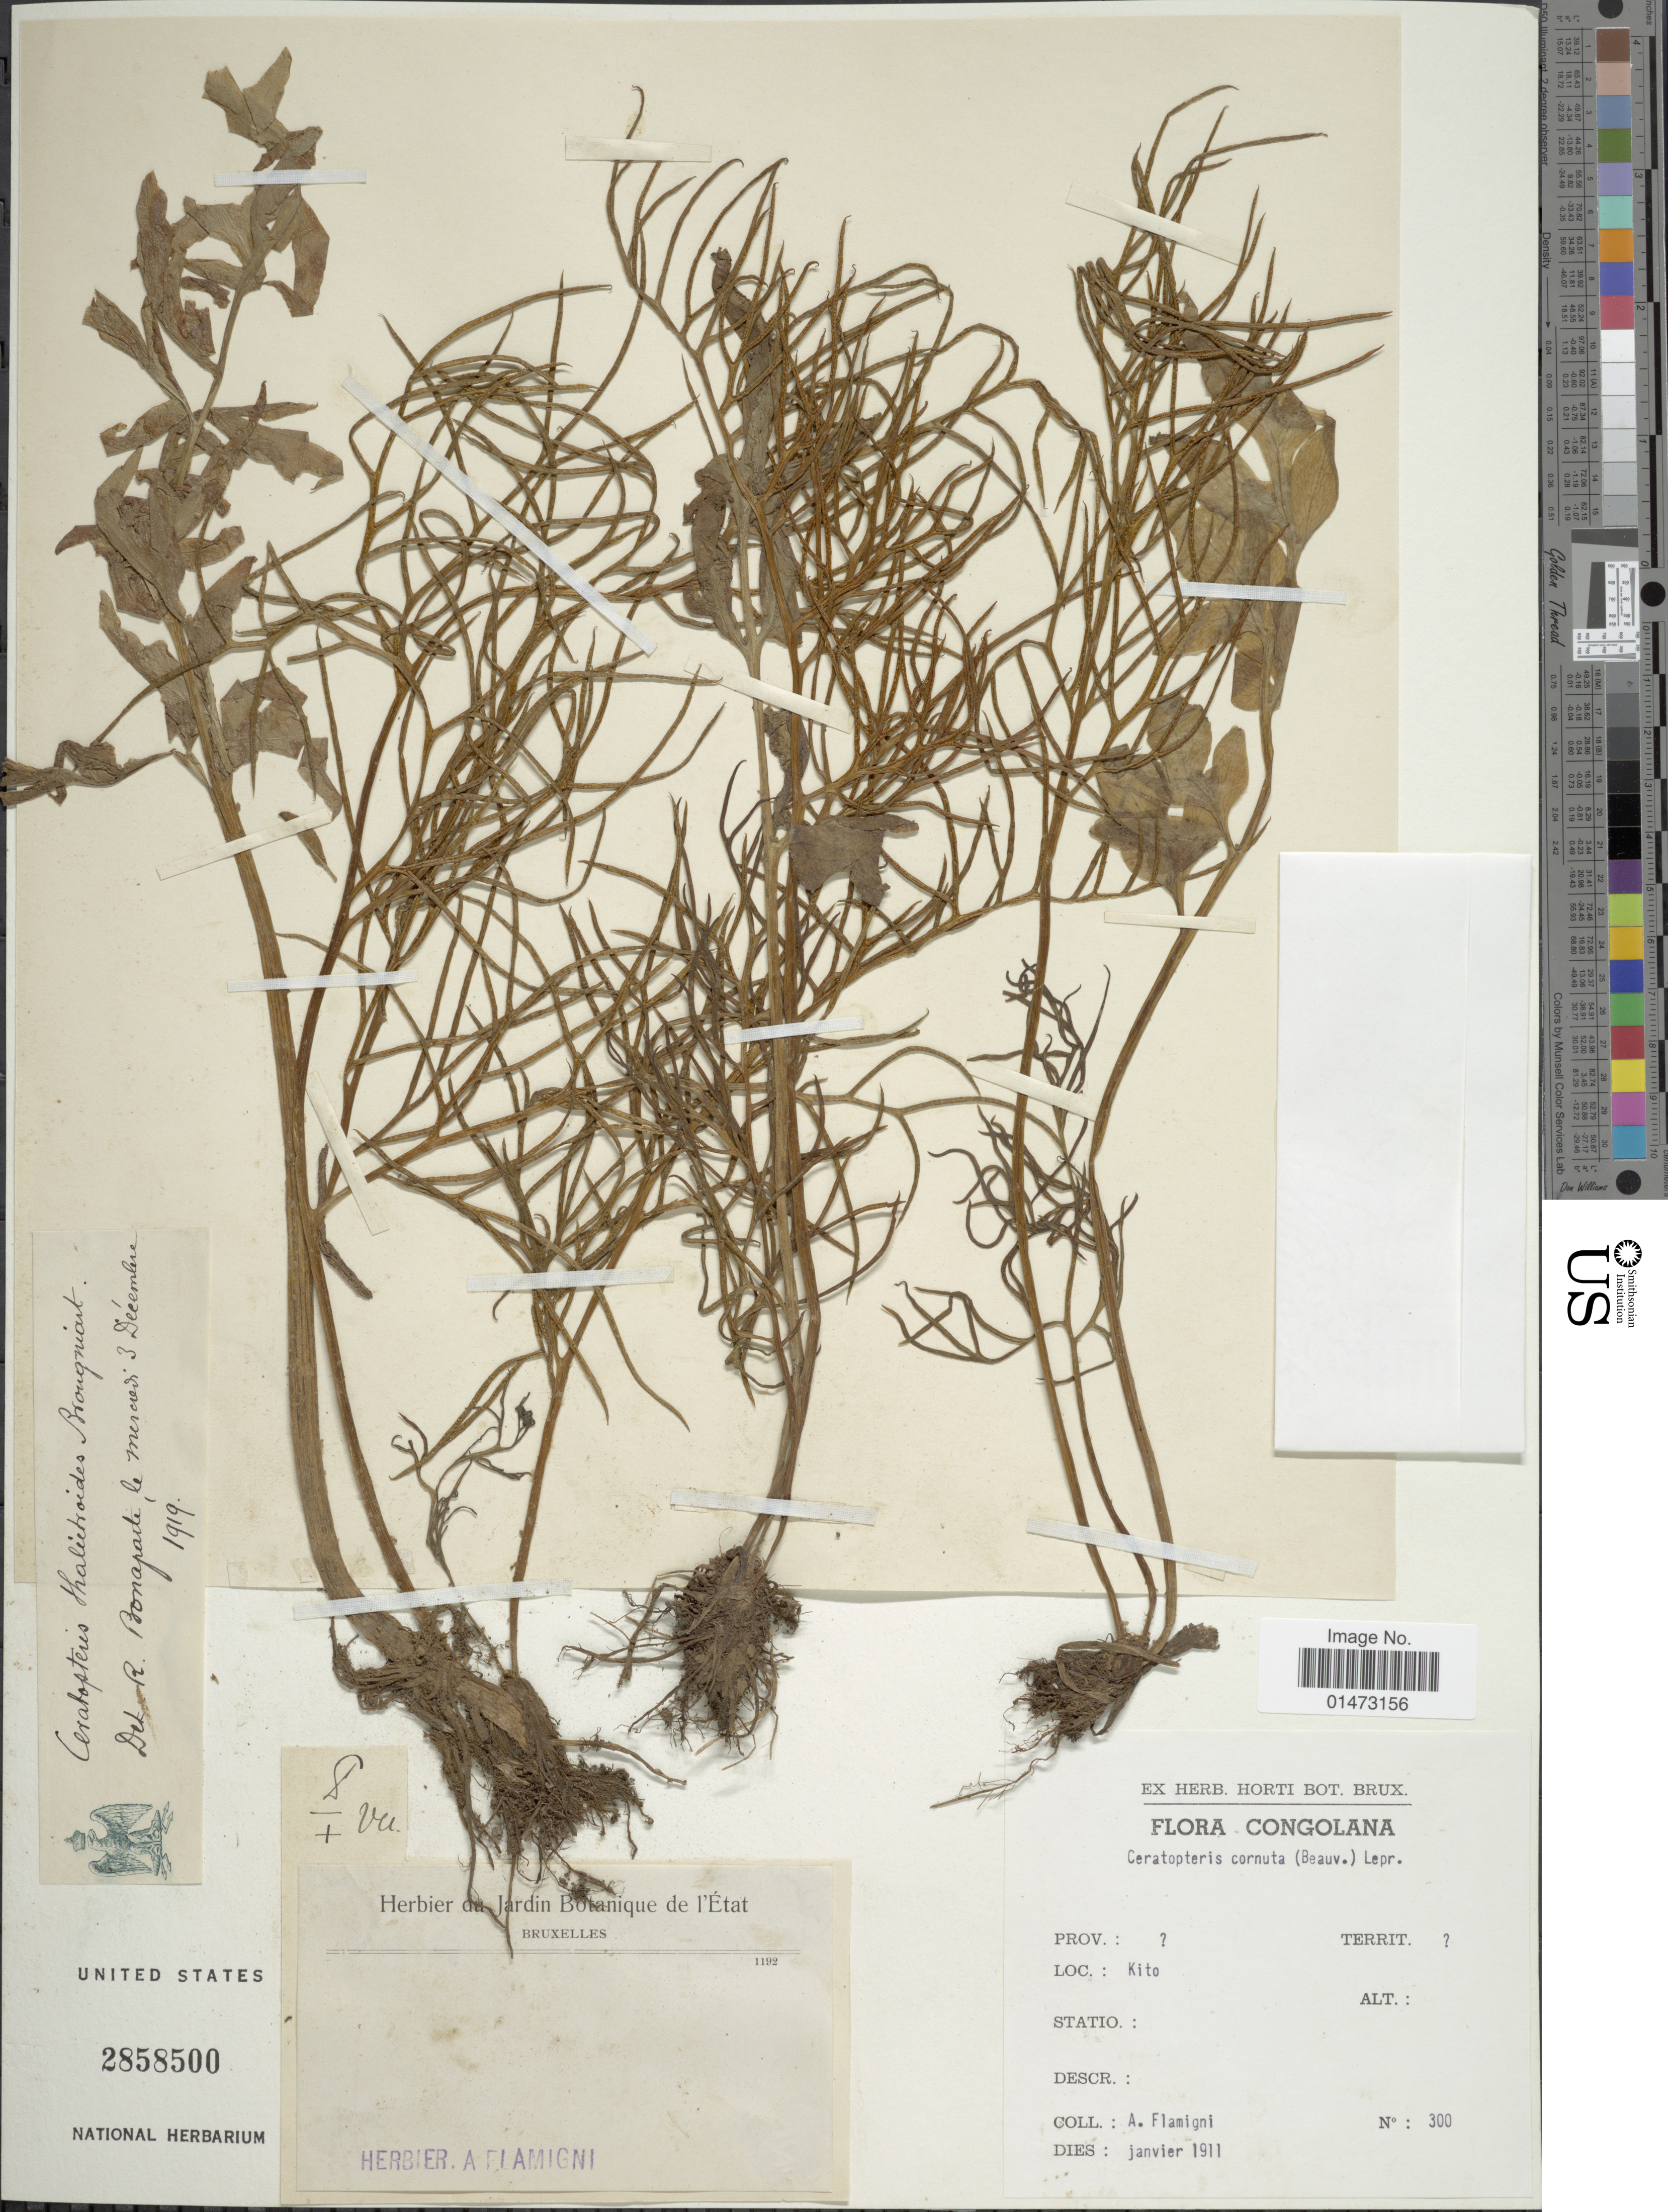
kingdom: Plantae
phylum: Tracheophyta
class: Polypodiopsida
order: Polypodiales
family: Pteridaceae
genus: Ceratopteris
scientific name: Ceratopteris cornuta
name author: (P. Beauv.) Le Prieur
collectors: A. Flamigni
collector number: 300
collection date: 1911-01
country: Congo, Democratic Republic of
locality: Kito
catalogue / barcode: US 2858500